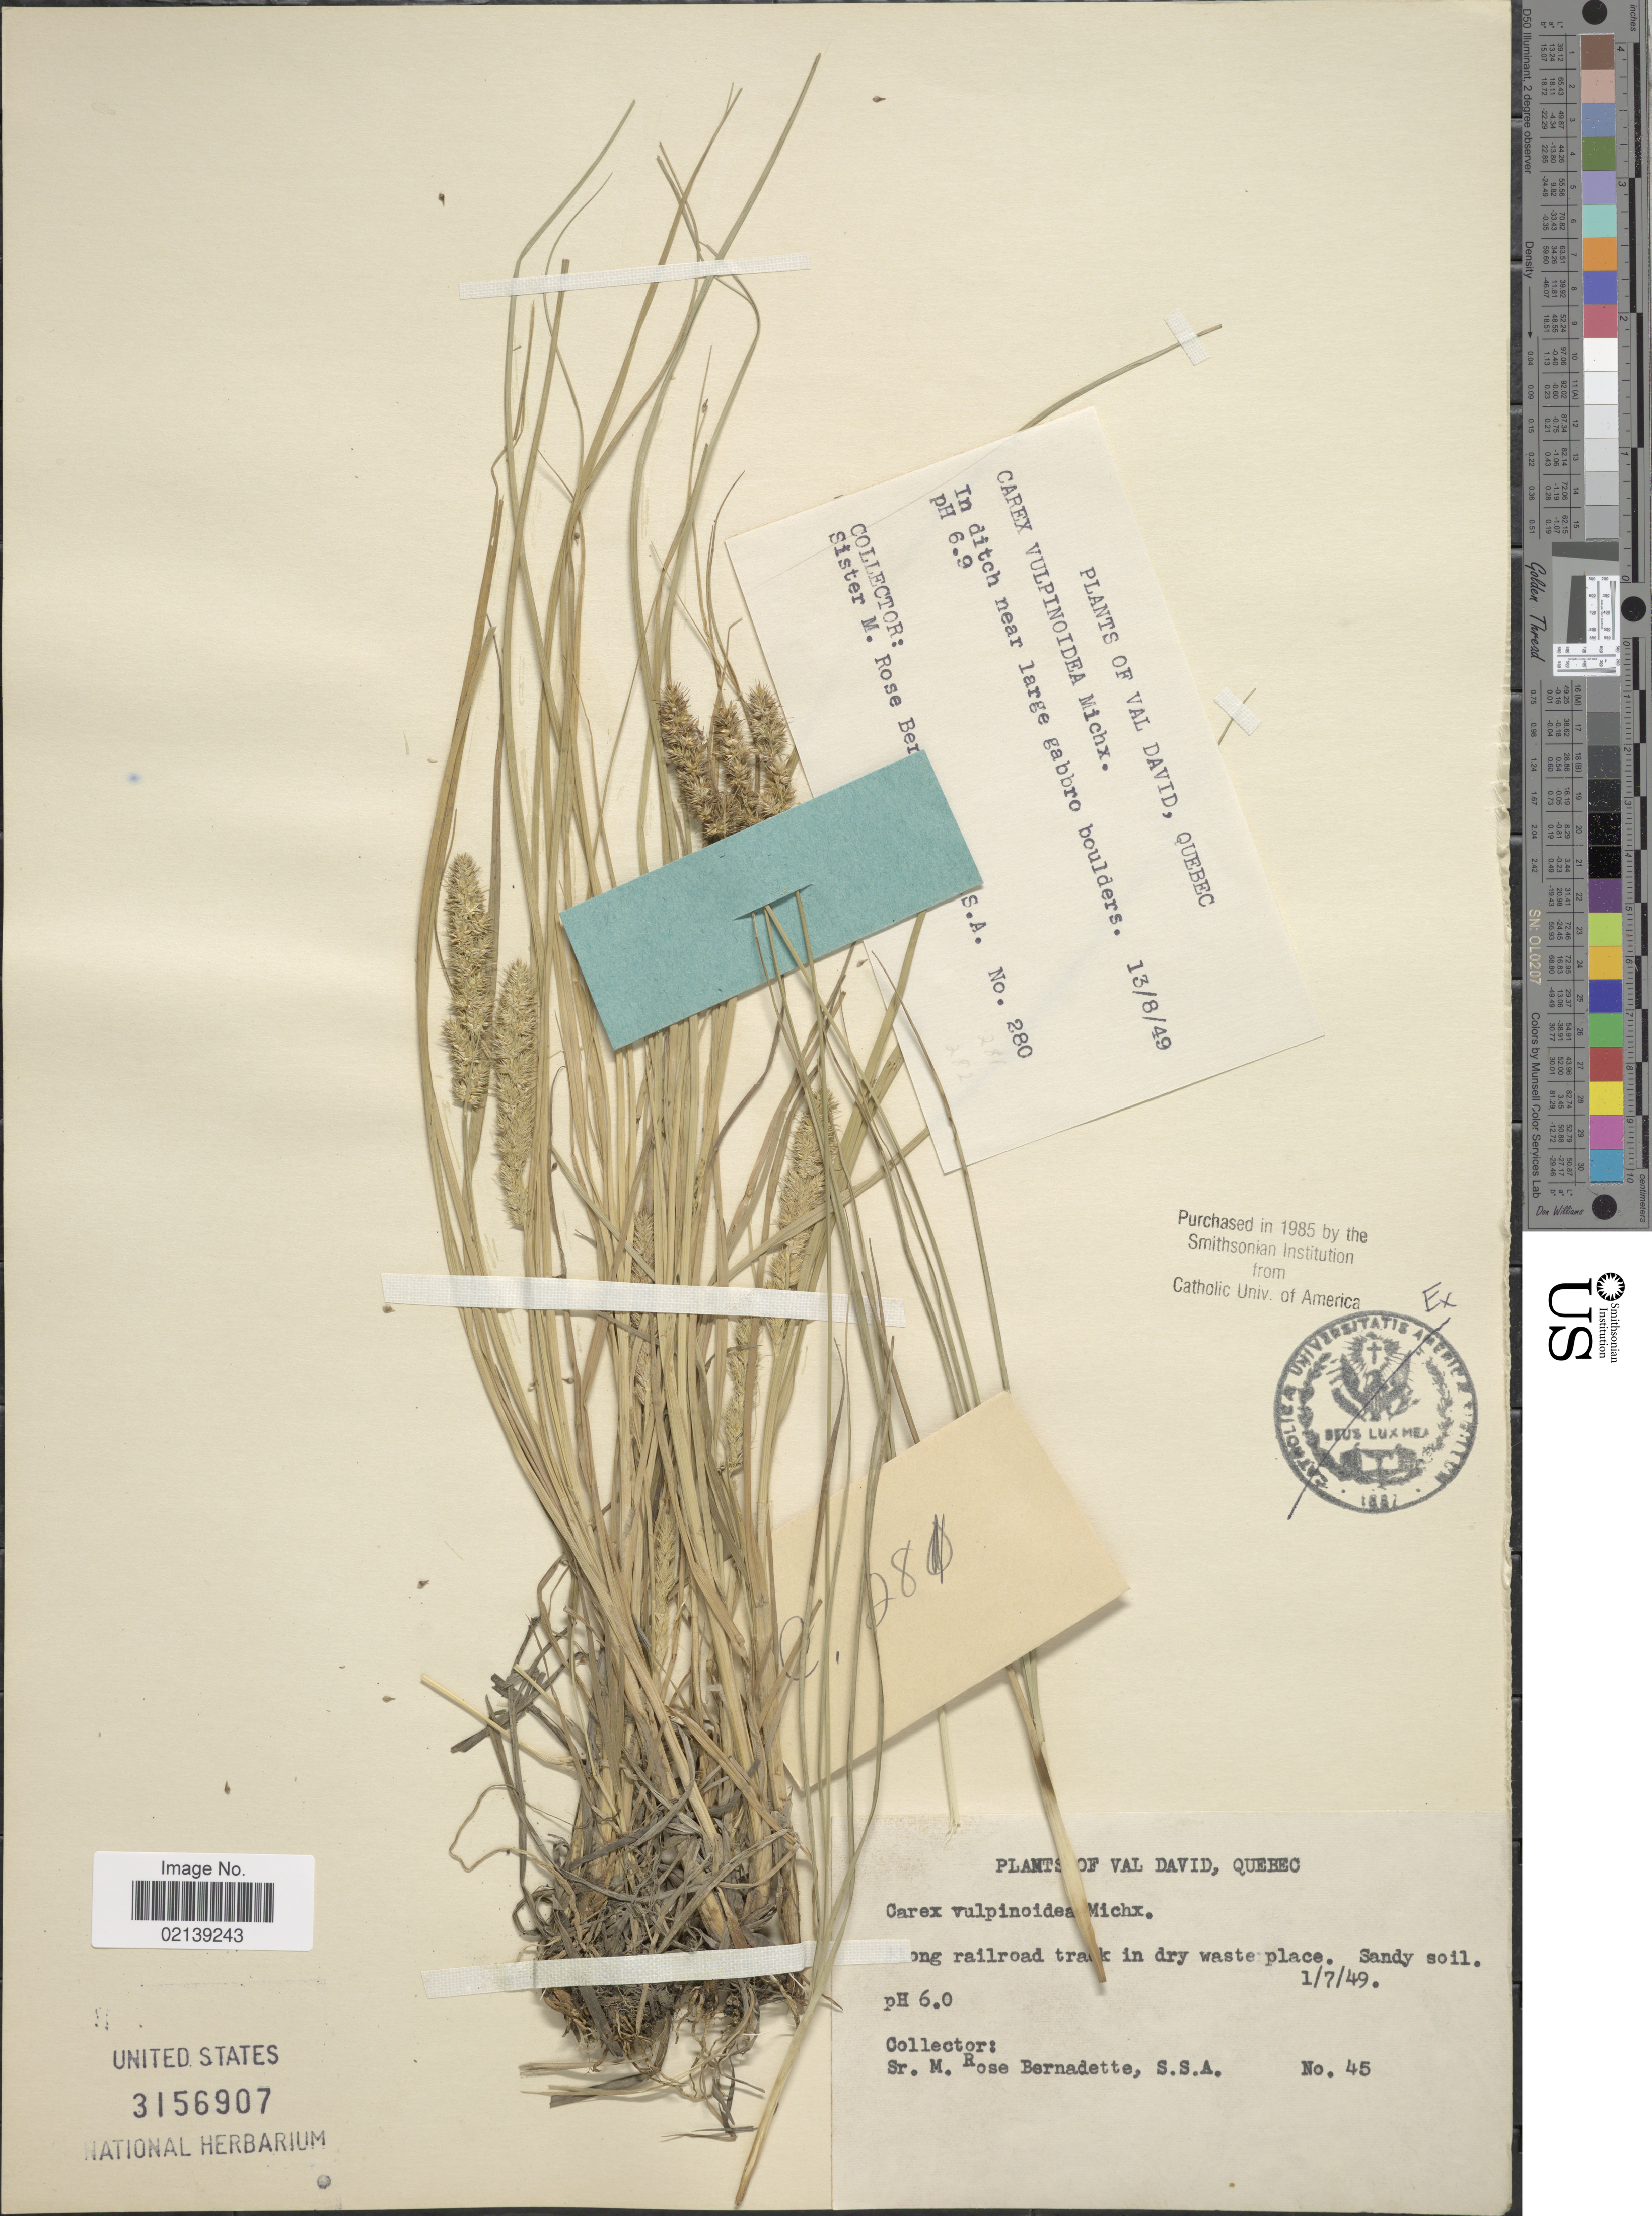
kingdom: Plantae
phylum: Tracheophyta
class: Liliopsida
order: Poales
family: Cyperaceae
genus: Carex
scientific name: Carex vulpinoidea Michx.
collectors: M. Bernadette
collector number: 280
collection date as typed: Transcribed d/m/y: 13/8/49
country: Canada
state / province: Quebec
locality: Val David, in ditch near large gabbro boulders, pH 6.9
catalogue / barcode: US 3156907-2